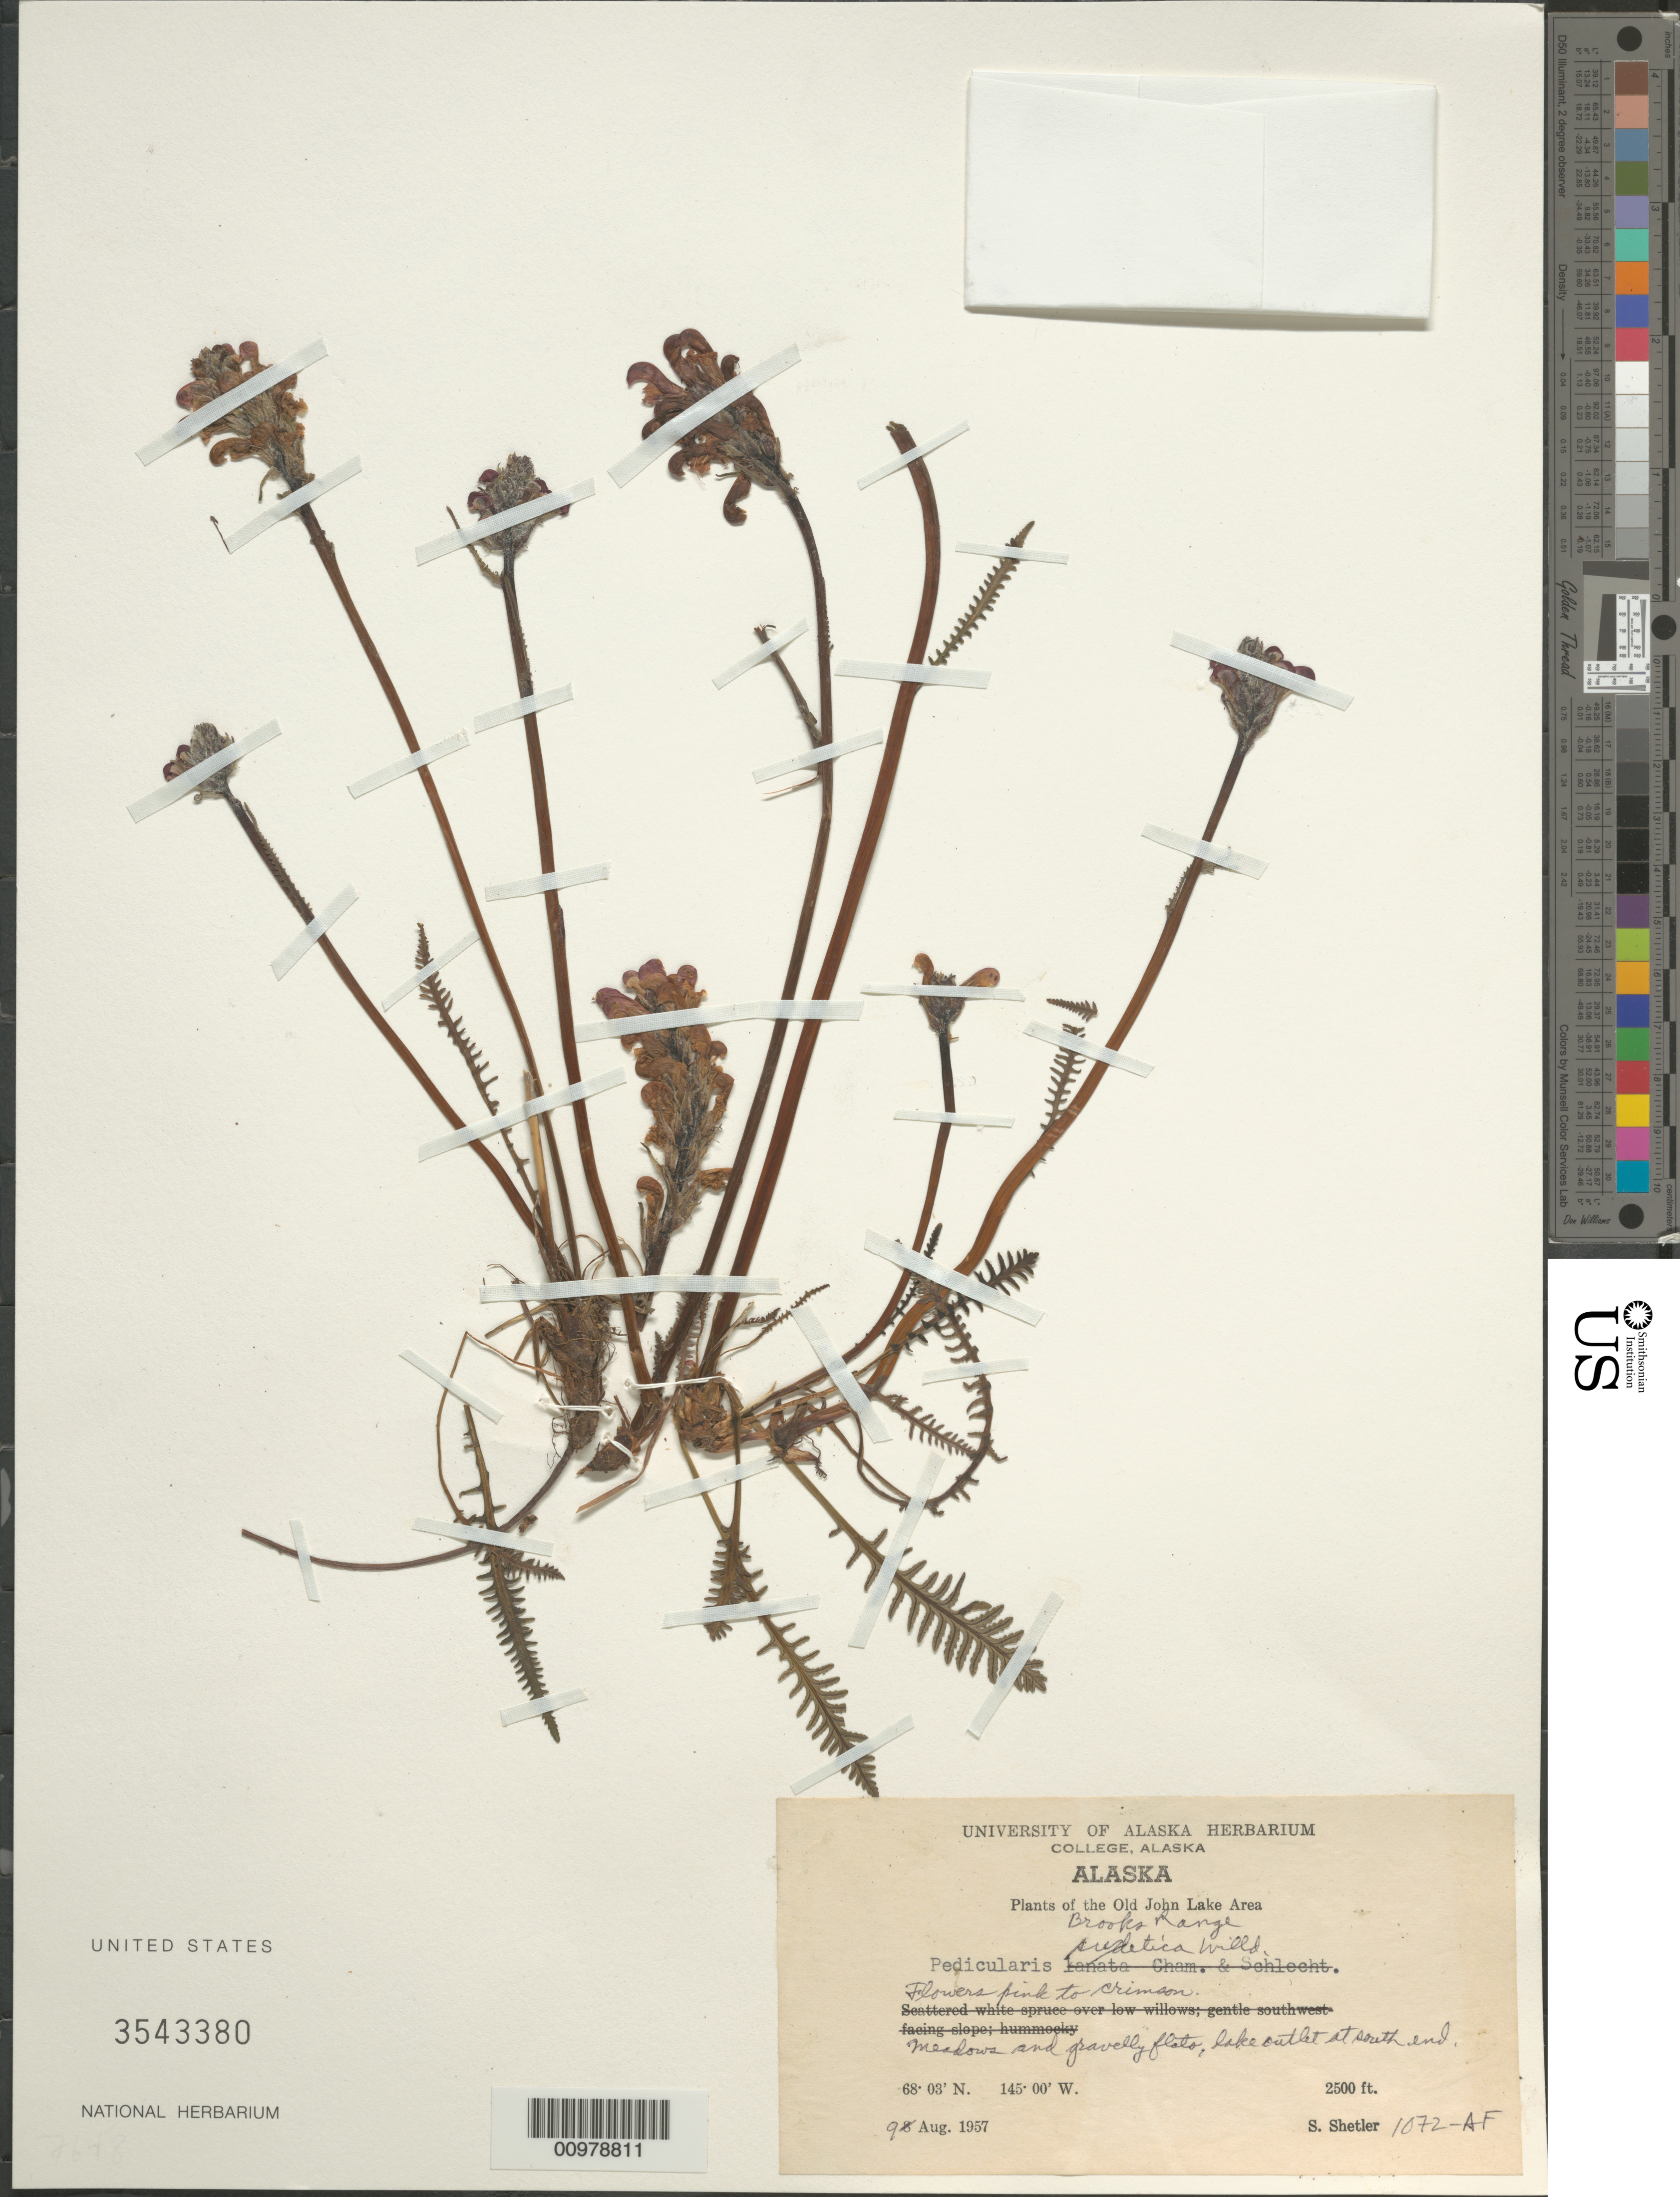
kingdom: Plantae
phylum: Tracheophyta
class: Magnoliopsida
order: Lamiales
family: Orobanchaceae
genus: Pedicularis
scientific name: Pedicularis sudetica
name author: Willd.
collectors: S. Shetler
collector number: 1072-AF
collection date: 1957-08-09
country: United States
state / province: Alaska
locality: the Old John Lake Area. Brooks Range. Meadows and gravelly flats, lake outlet at south end.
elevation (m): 762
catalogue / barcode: US 3543380